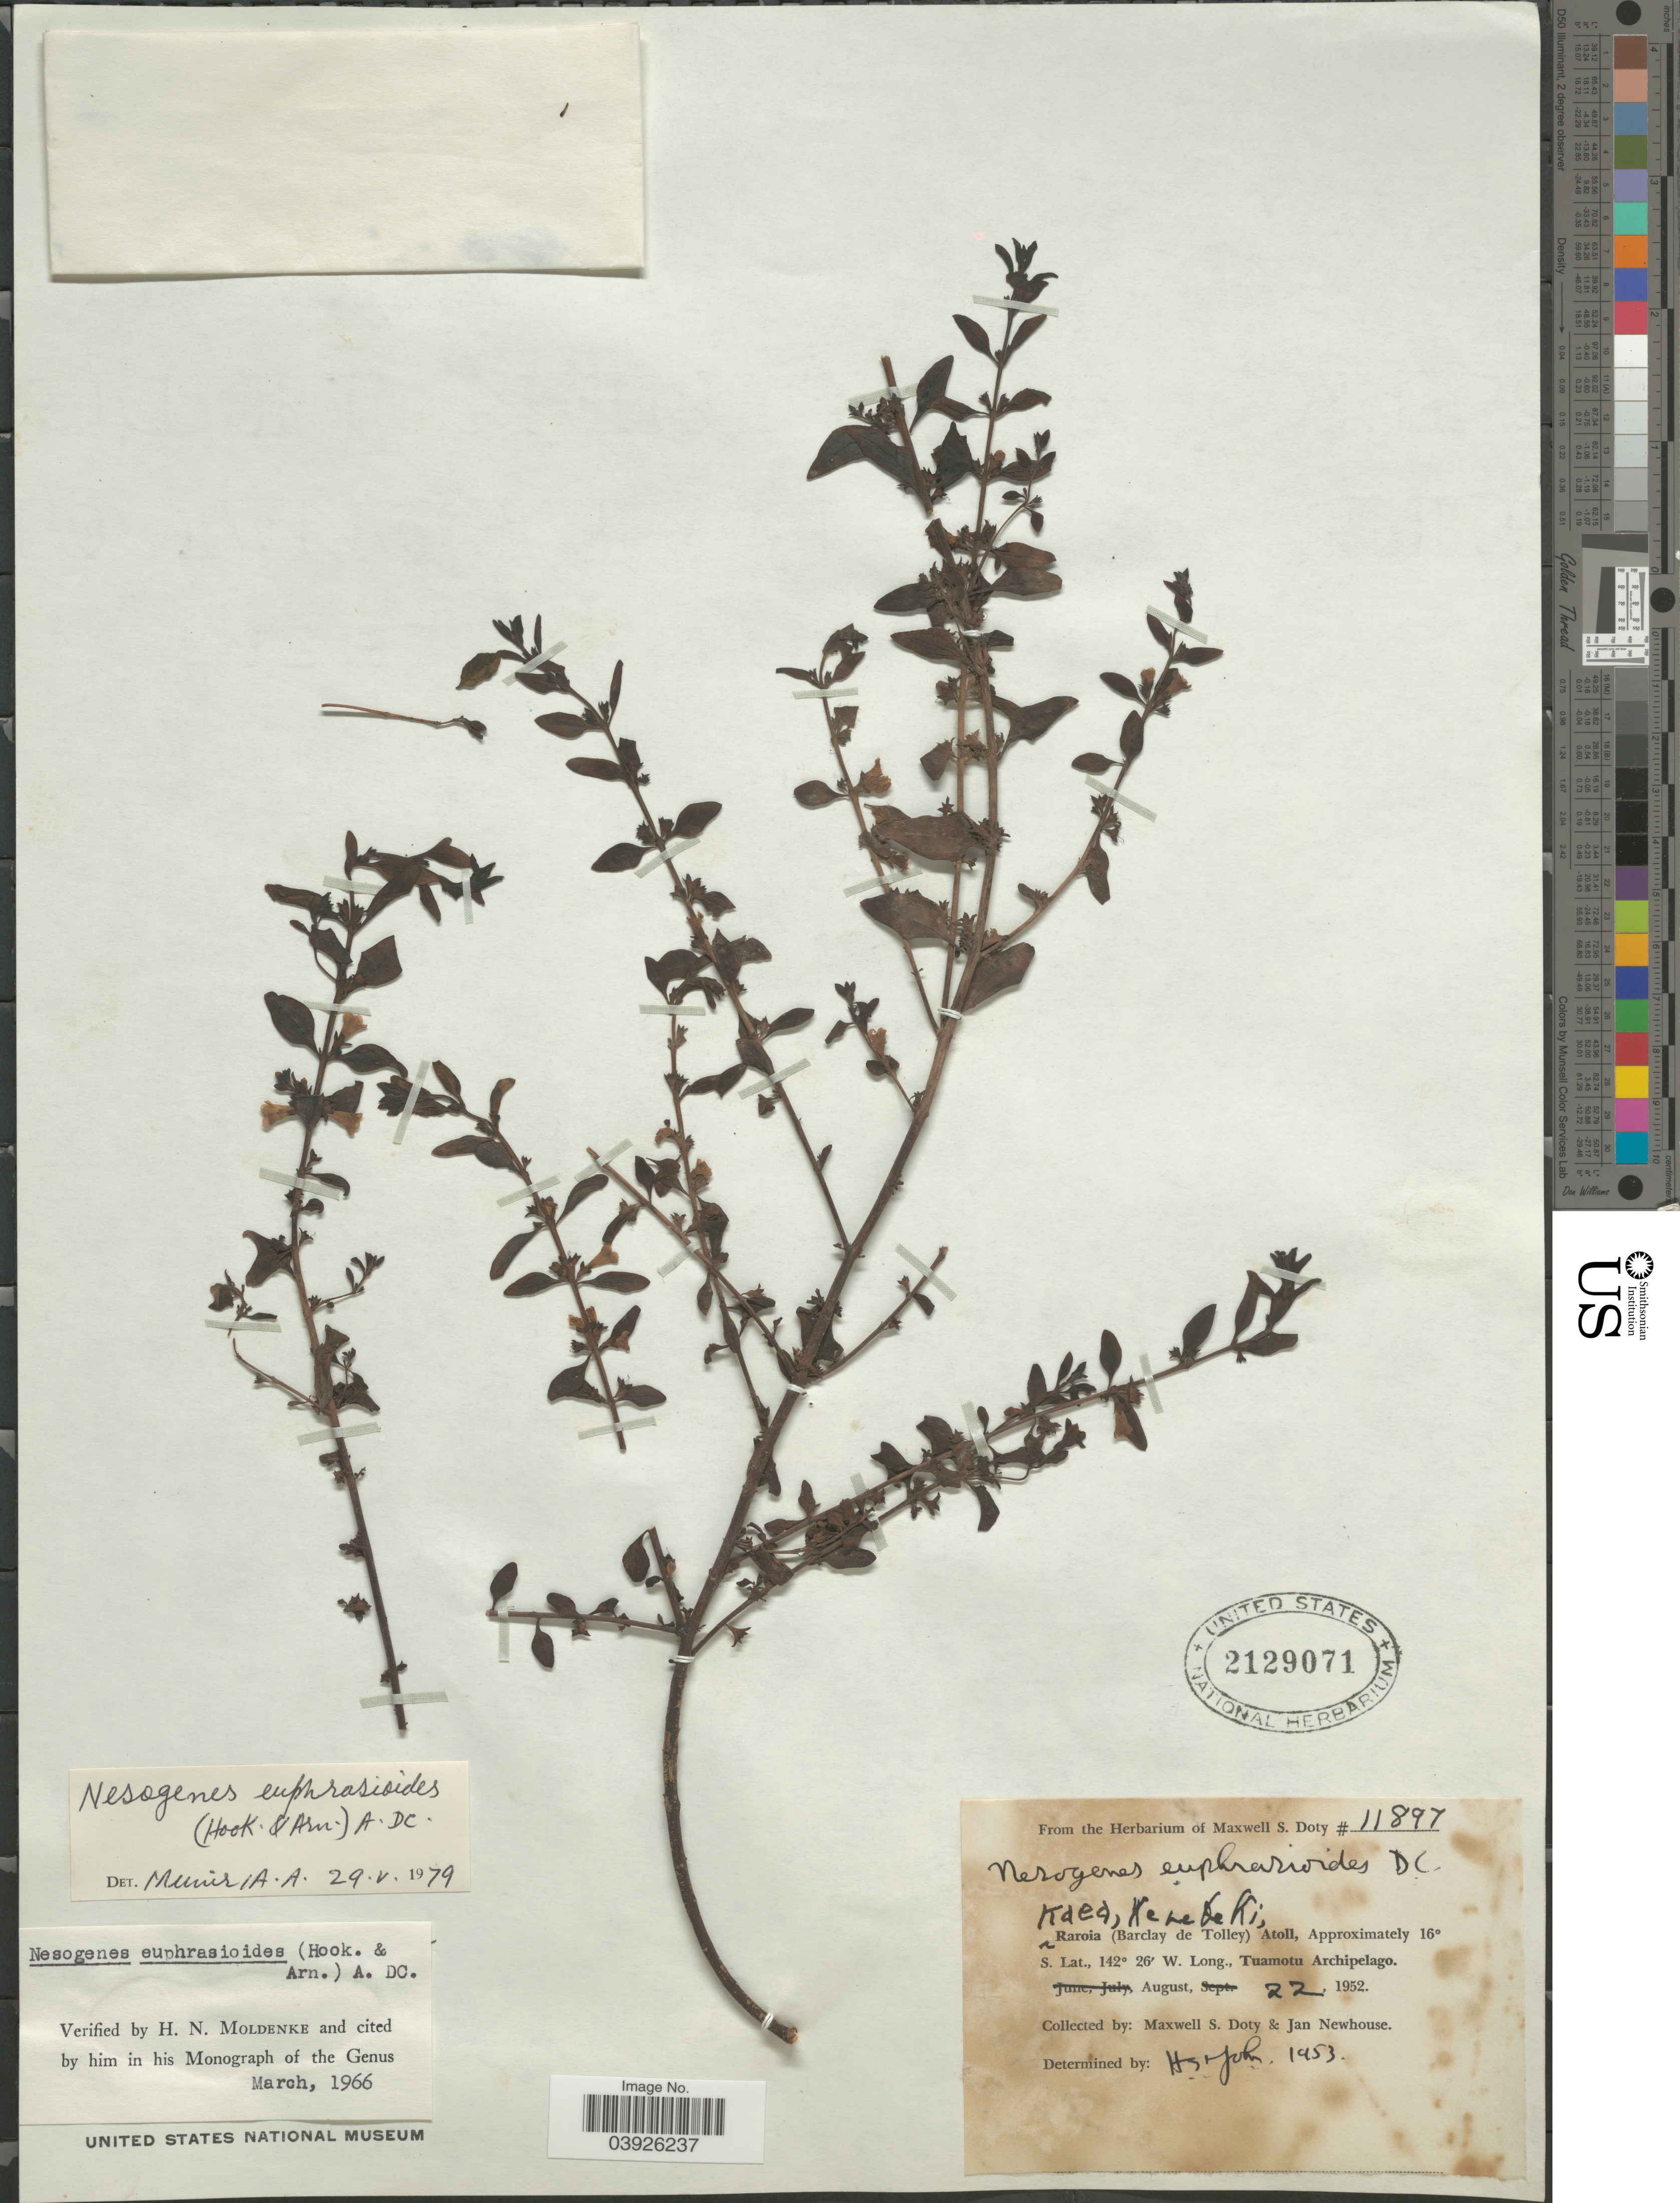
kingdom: Plantae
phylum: Tracheophyta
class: Magnoliopsida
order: Lamiales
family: Orobanchaceae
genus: Nesogenes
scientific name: Nesogenes euphrasioides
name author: (Hook. & Arn.) A. DC.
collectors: M. S. Doty & J. Newhouse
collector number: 11897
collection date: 1952-08-22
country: French Polynesia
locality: Kaea, Kerebeki, Raroia (Barclay de Tolley) Atoll, Tuamotu Archipelago.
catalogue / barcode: US 2129071